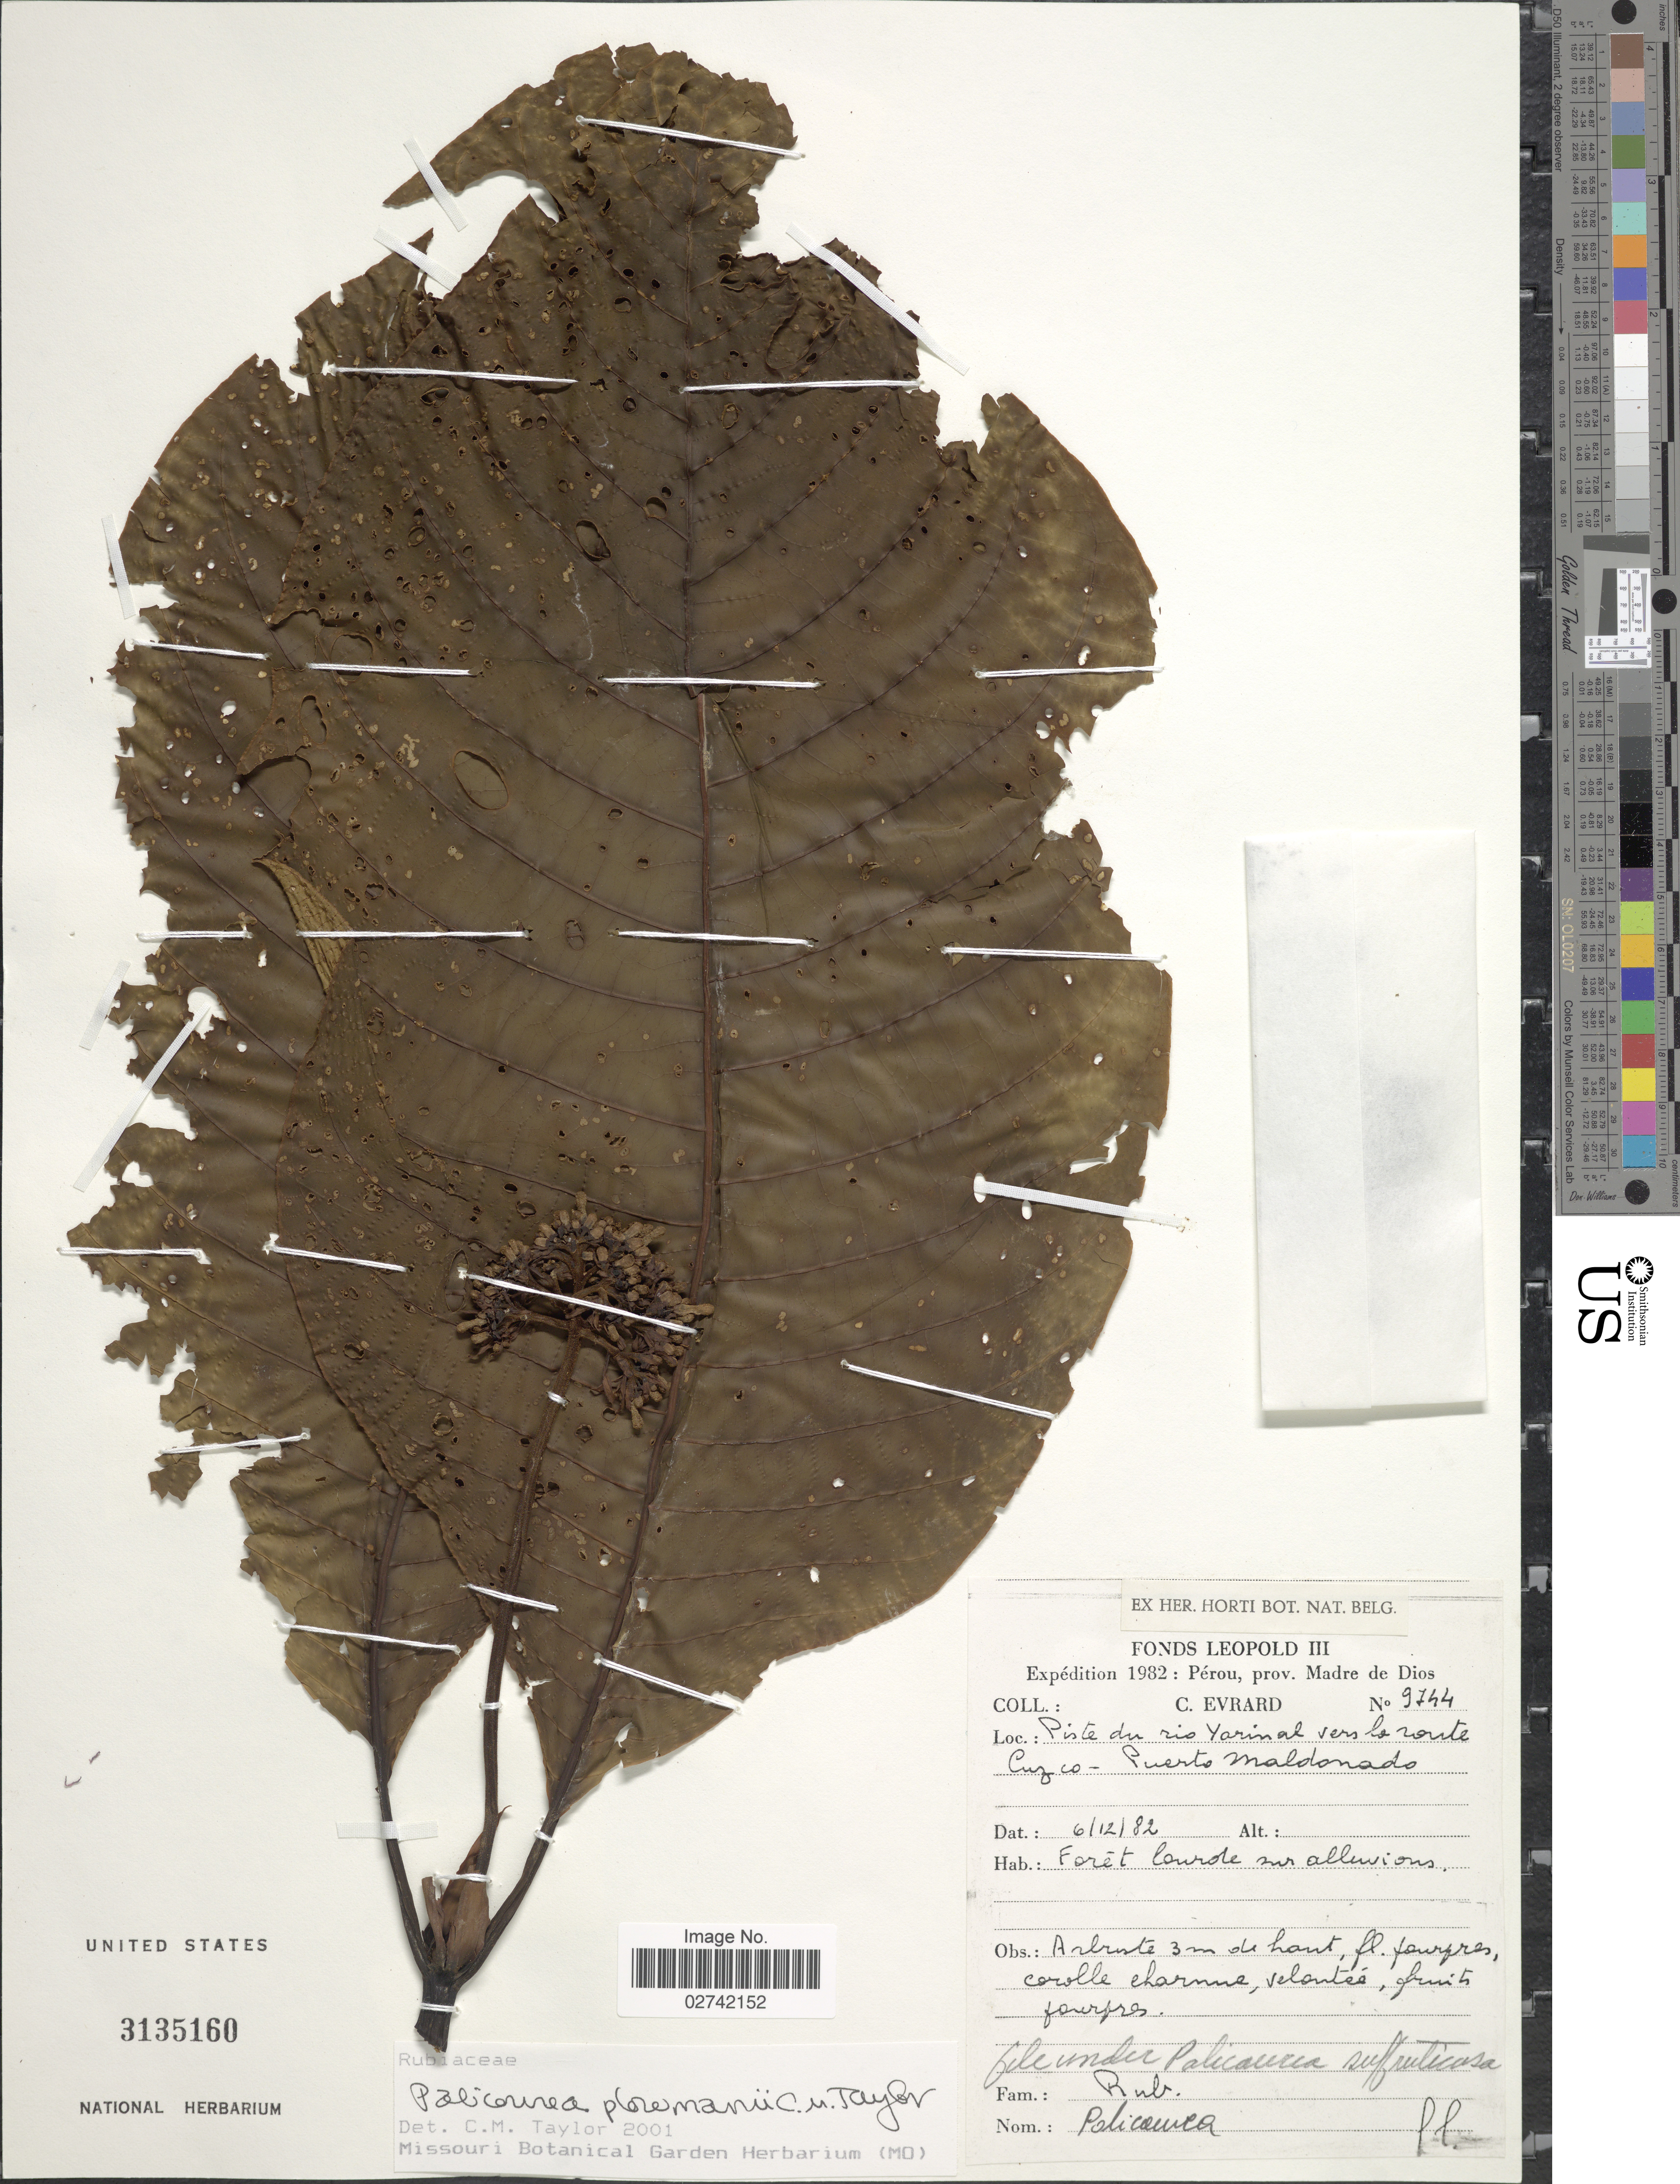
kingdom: Plantae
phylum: Tracheophyta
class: Magnoliopsida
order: Gentianales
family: Rubiaceae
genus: Palicourea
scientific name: Palicourea plowmanii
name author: D.R. Simpson ex C.M. Taylor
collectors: C. Evrard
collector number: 9744*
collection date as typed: Transcribed d/m/y: 6/12/82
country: Peru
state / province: Madre de Dios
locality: Piste du río Yarinal vers la route Cuzco - Puerto Maldonado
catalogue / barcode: US 3135160